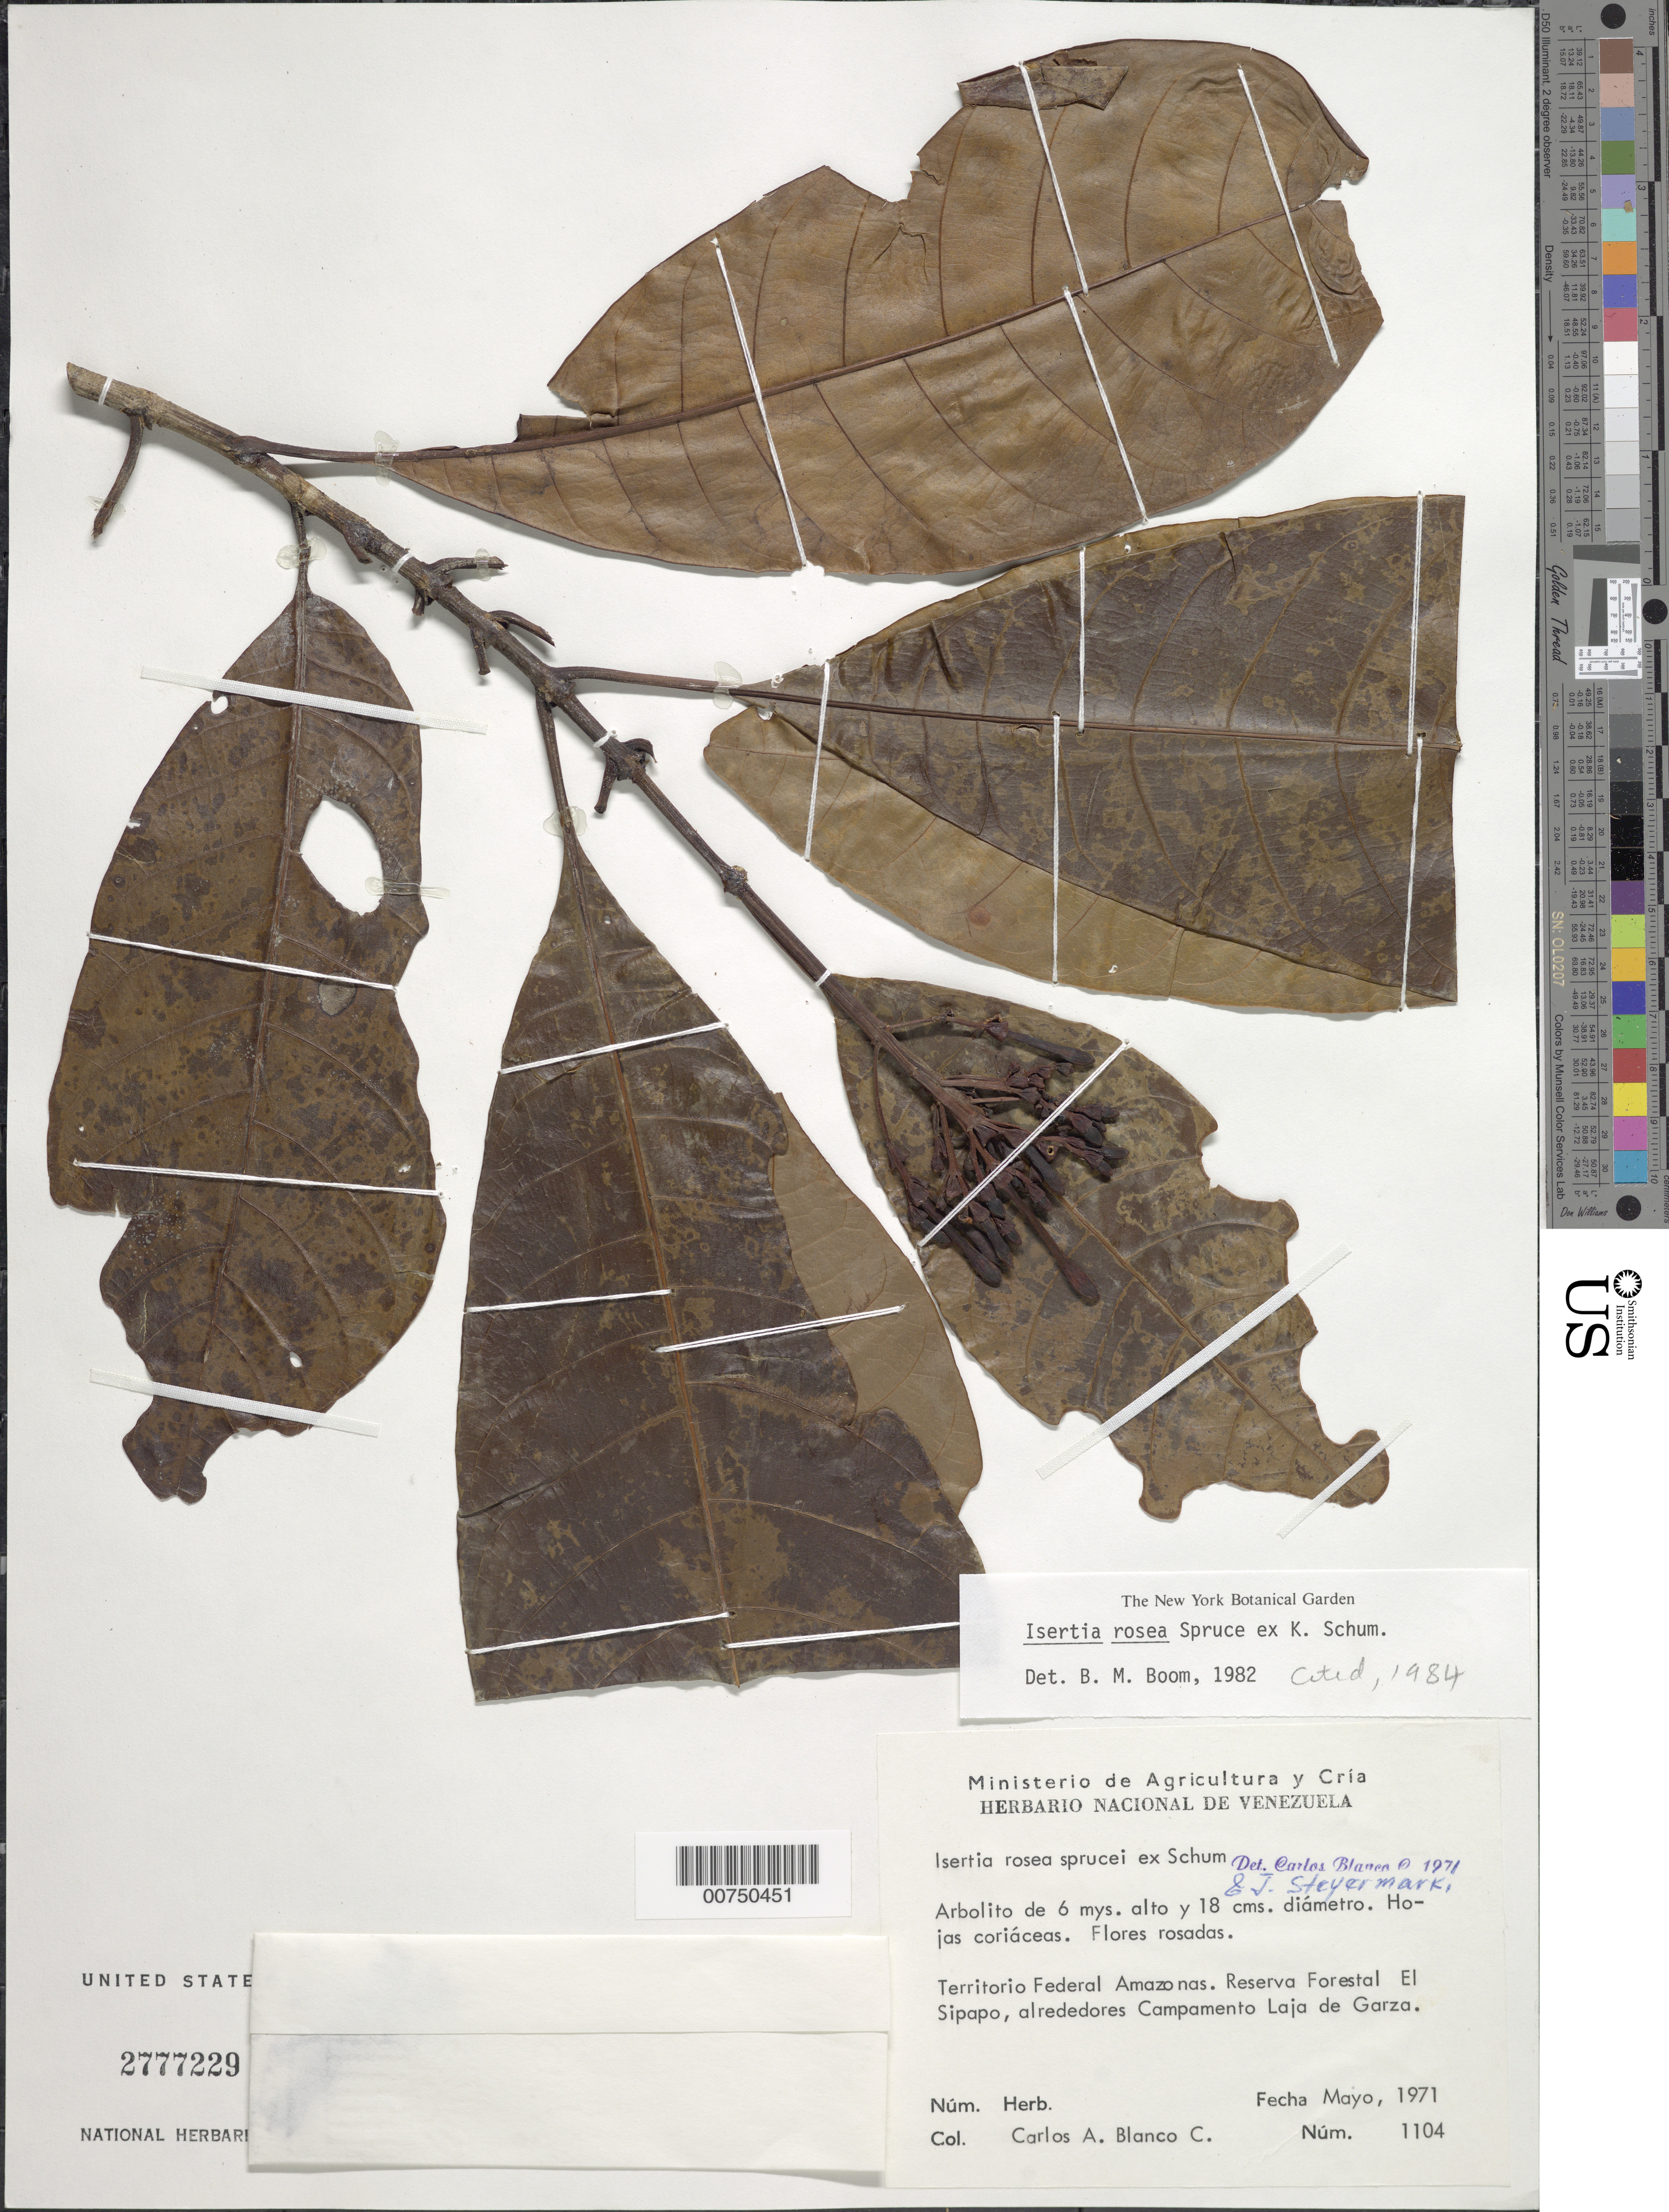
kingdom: Plantae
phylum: Tracheophyta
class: Magnoliopsida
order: Gentianales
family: Rubiaceae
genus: Isertia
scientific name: Isertia rosea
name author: Spruce ex K. Schum.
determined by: Boom, B. M.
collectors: C. A. Blanco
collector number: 1104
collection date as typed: May-71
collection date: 1971-05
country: Venezuela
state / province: Amazonas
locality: Reserva Forestal El Sipapo, alrededores Campamento Laja de Garza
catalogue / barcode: US 2777229